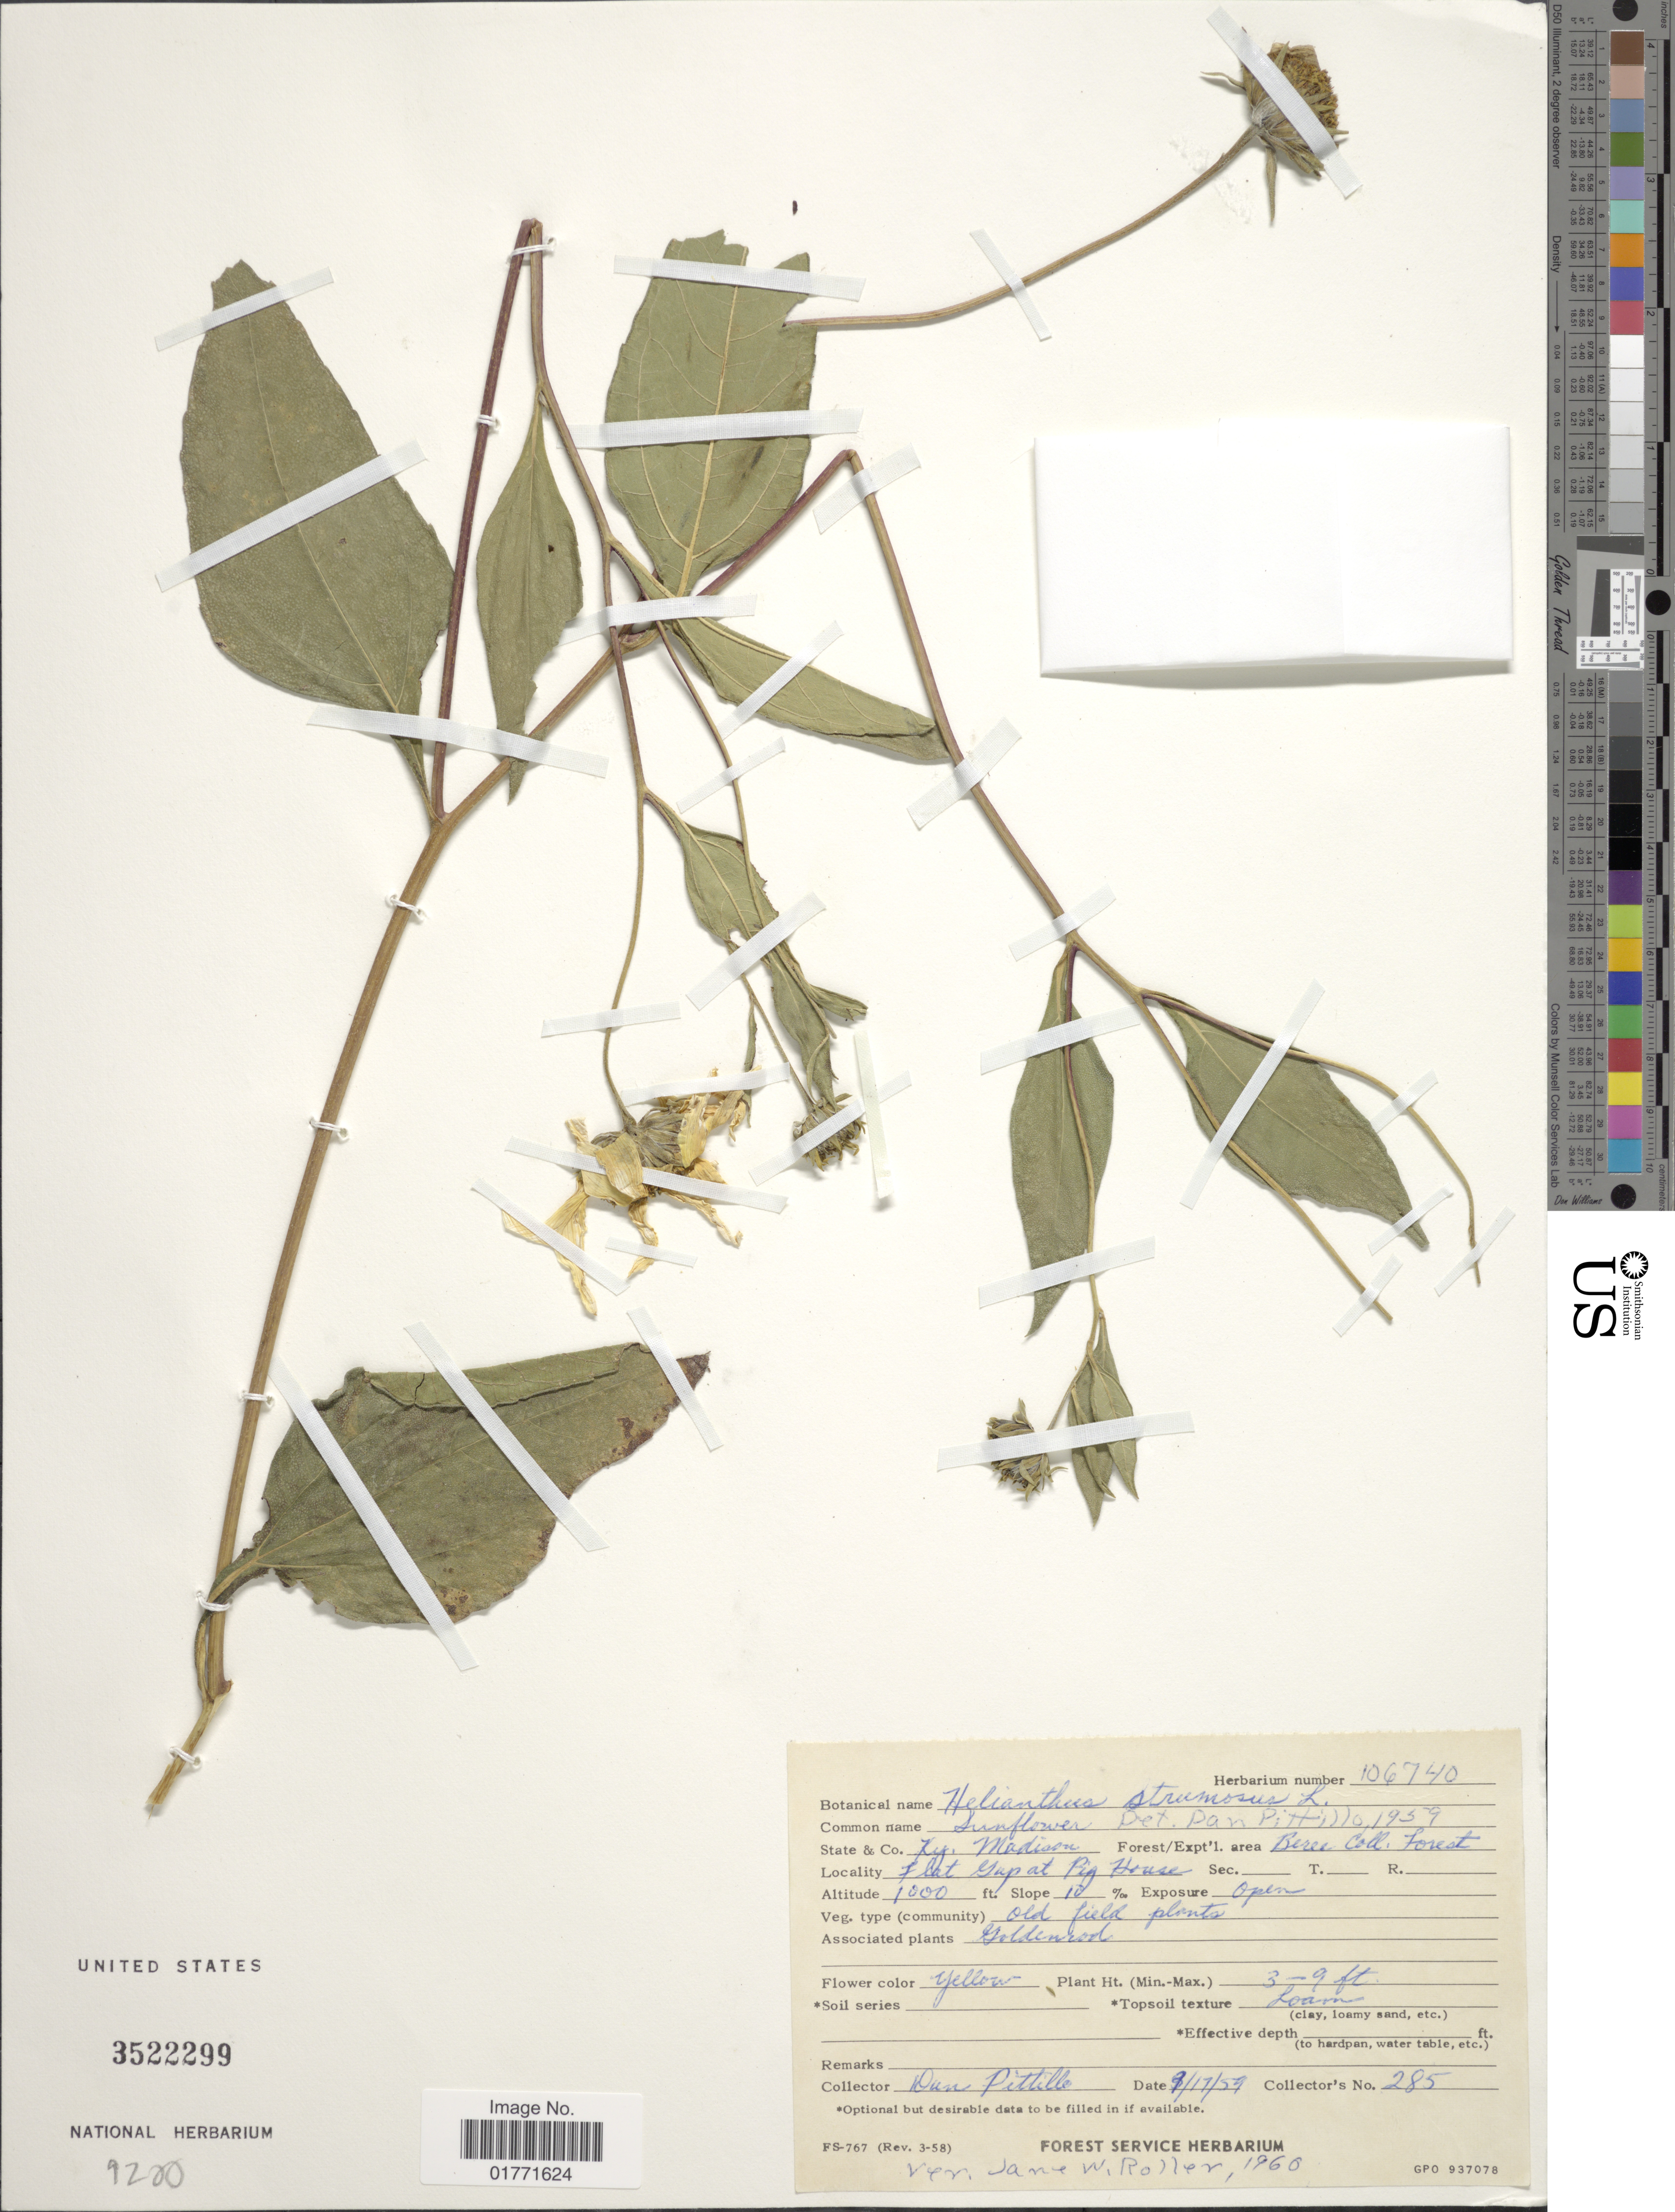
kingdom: Plantae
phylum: Tracheophyta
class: Magnoliopsida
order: Asterales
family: Asteraceae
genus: Helianthus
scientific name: Helianthus strumosus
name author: L.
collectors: D. Pittillo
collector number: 285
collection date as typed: Transcribed d/m/y: 17/1/59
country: United States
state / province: Kentucky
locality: Ky, Madison, Beree Coll, Forest. Flat Gap at Pig House,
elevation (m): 305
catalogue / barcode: US 3522299